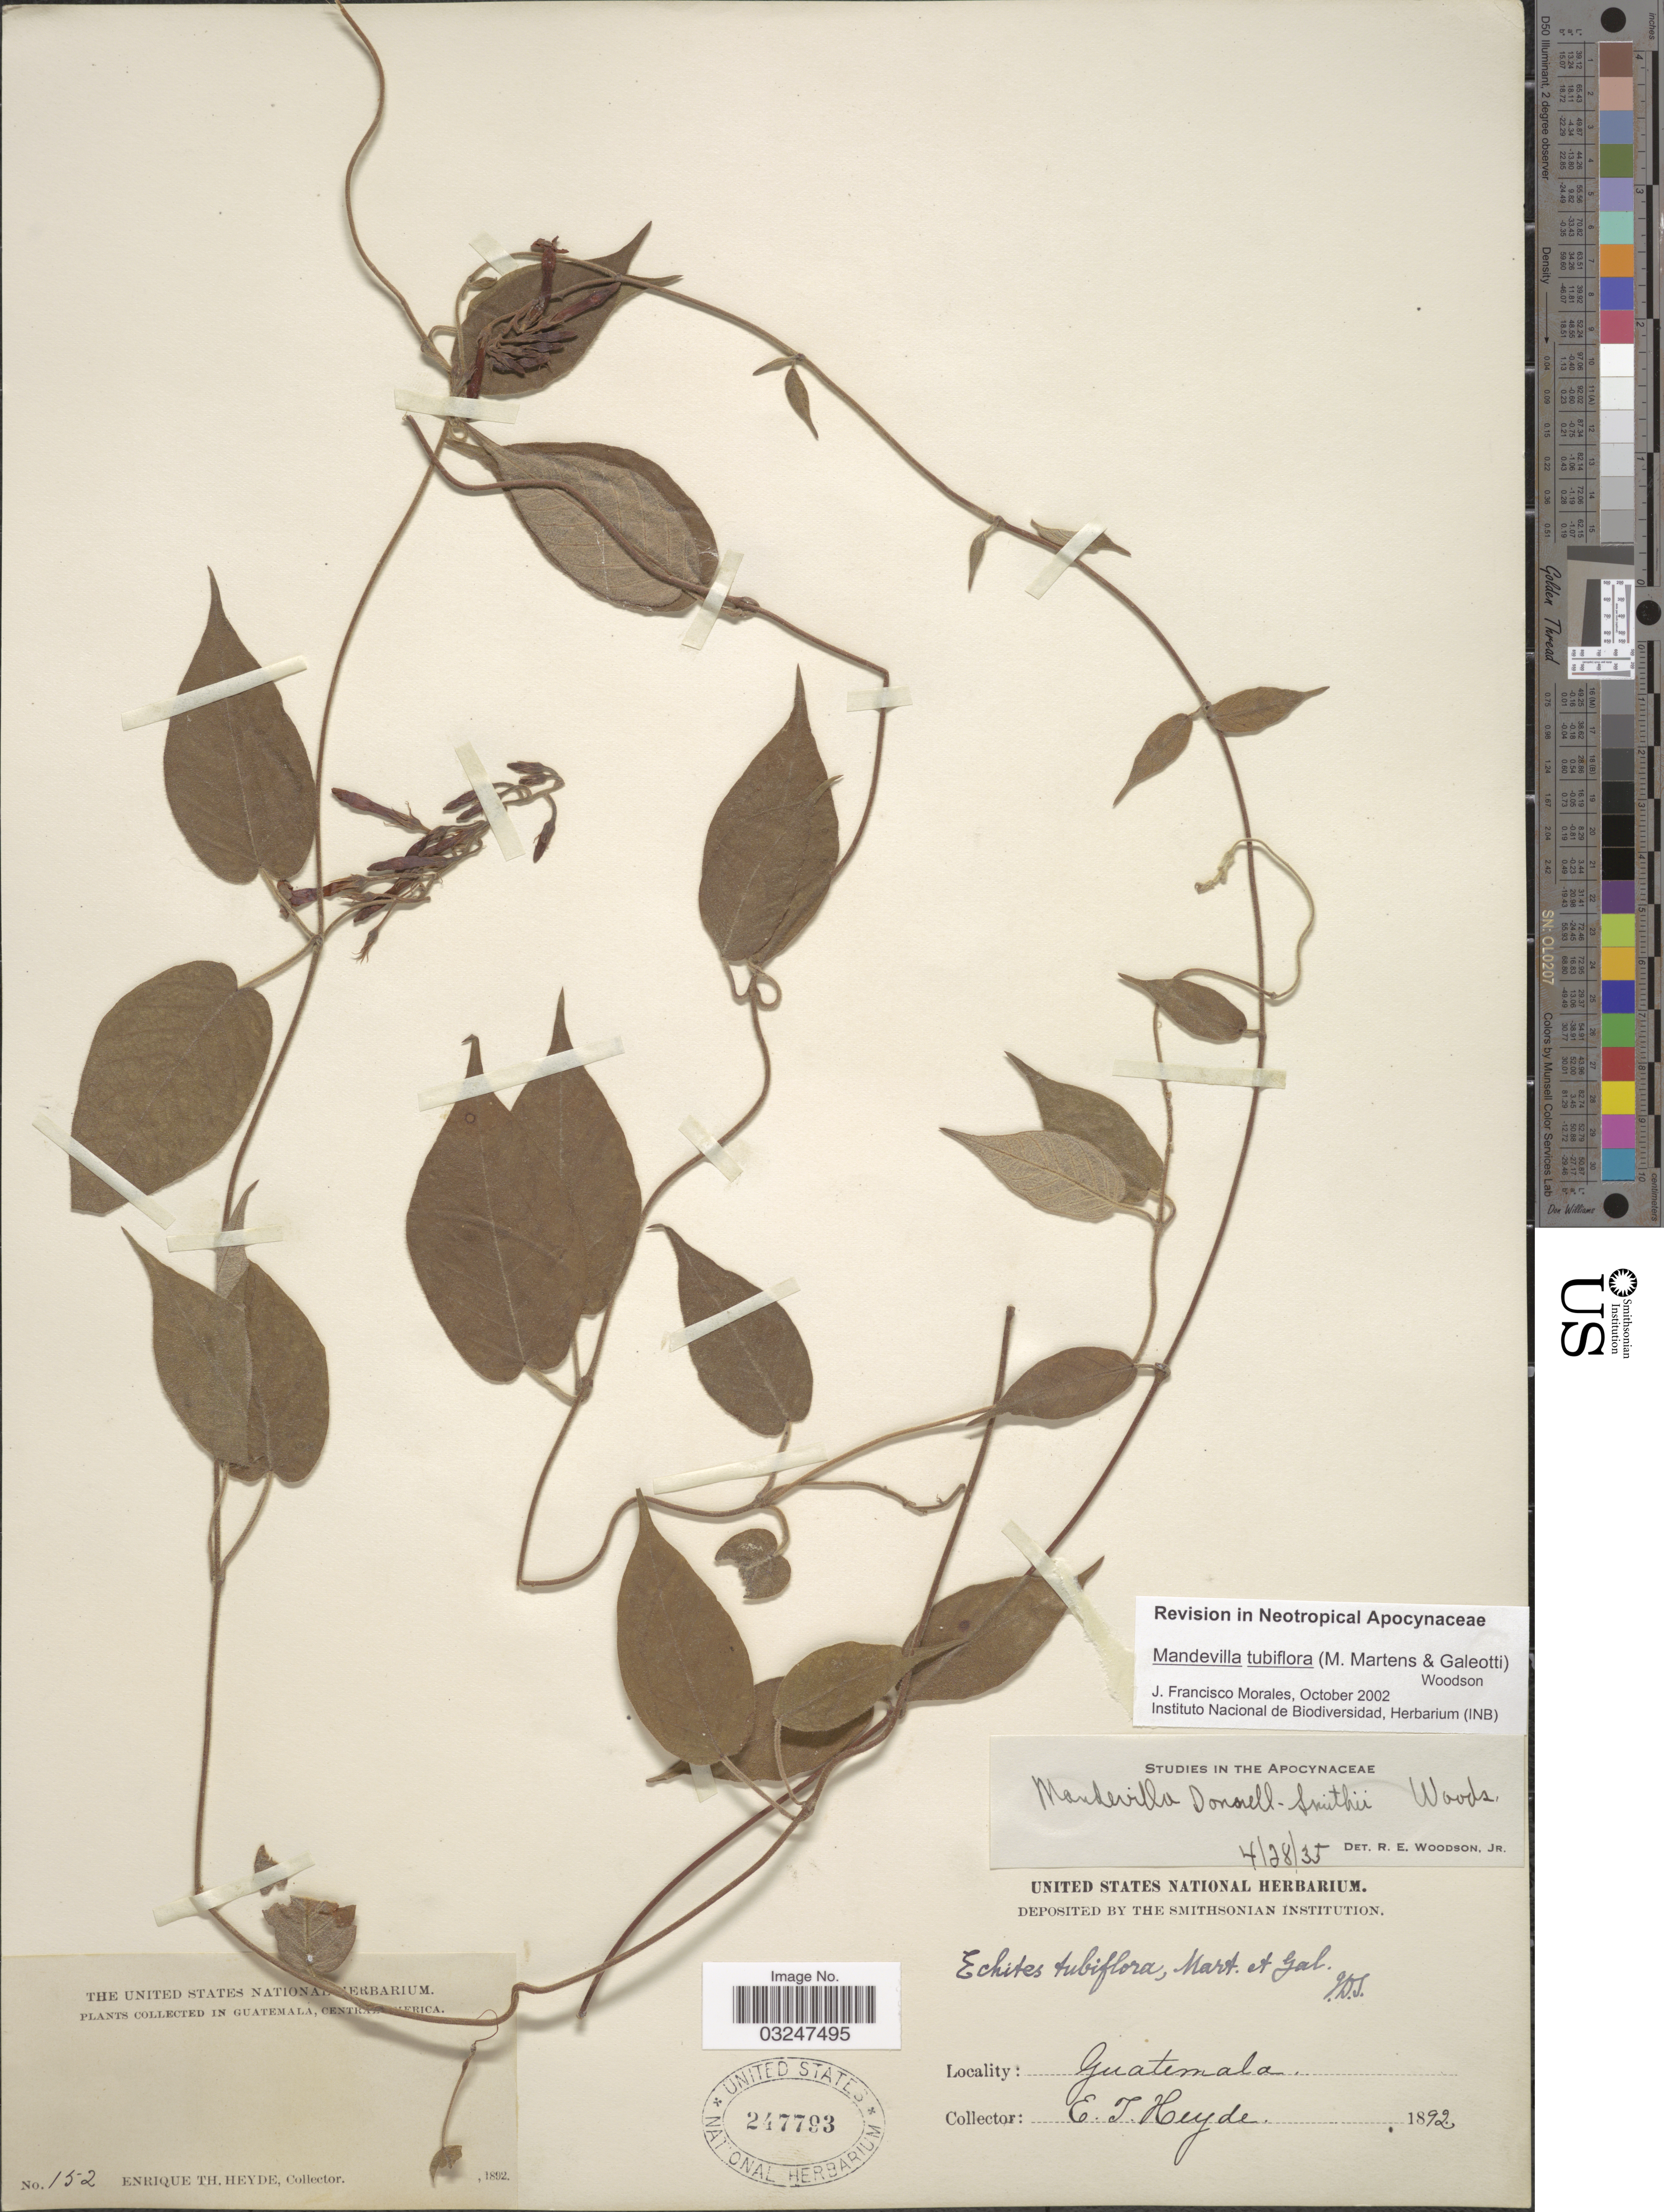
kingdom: Plantae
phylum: Tracheophyta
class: Magnoliopsida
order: Gentianales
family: Apocynaceae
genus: Mandevilla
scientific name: Mandevilla tubiflora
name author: (M. Martens & Galeotti) Woodson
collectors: E. T. Heyde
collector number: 152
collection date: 1892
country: Guatemala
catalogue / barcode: US 247793